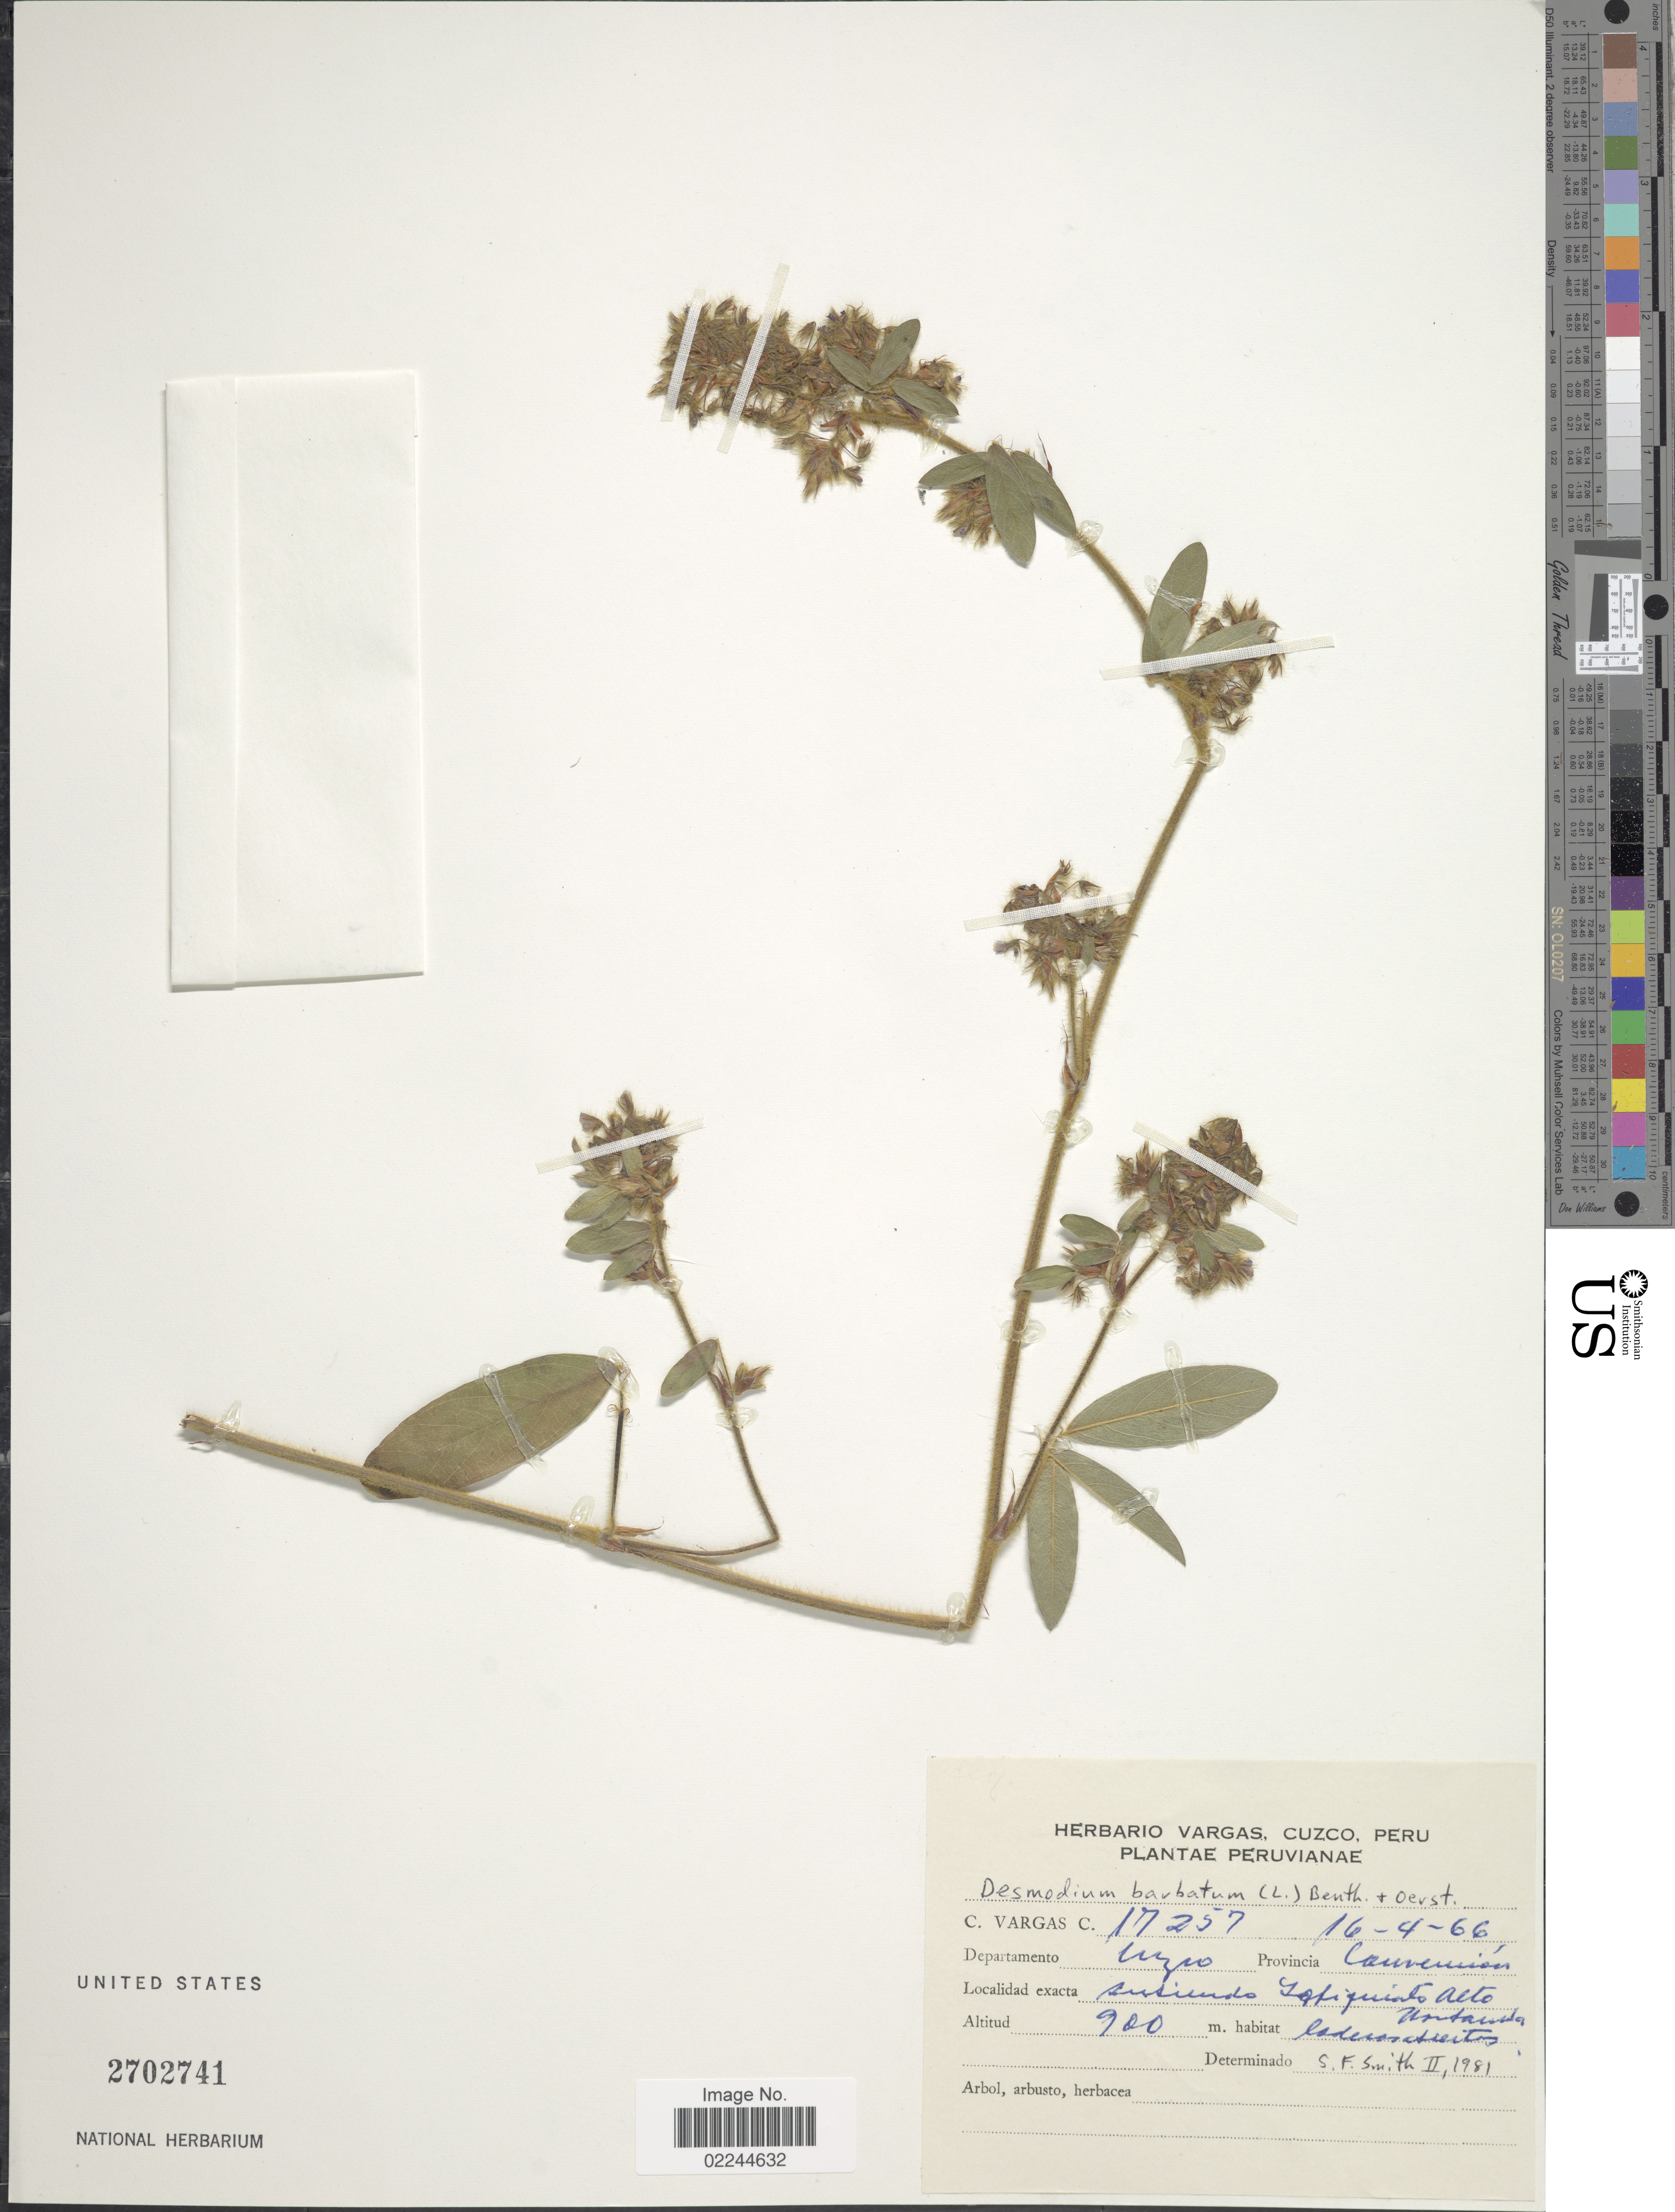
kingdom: Plantae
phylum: Tracheophyta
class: Magnoliopsida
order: Fabales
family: Fabaceae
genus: Grona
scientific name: Grona barbata var. barbata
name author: (L.) H. Ohashi & K. Ohashi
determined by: Strong, Mark T., (BOT), Smithsonian Institution - National Museum of Natural History (UNITED STATES)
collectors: C. Vargas Calderón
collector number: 17257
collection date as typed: Transcribed d/m/y: 16/4/66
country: Peru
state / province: Cusco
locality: Subiendo Ichiquinto Alto Urubamba, Provincia Convención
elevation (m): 900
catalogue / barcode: US 2702741